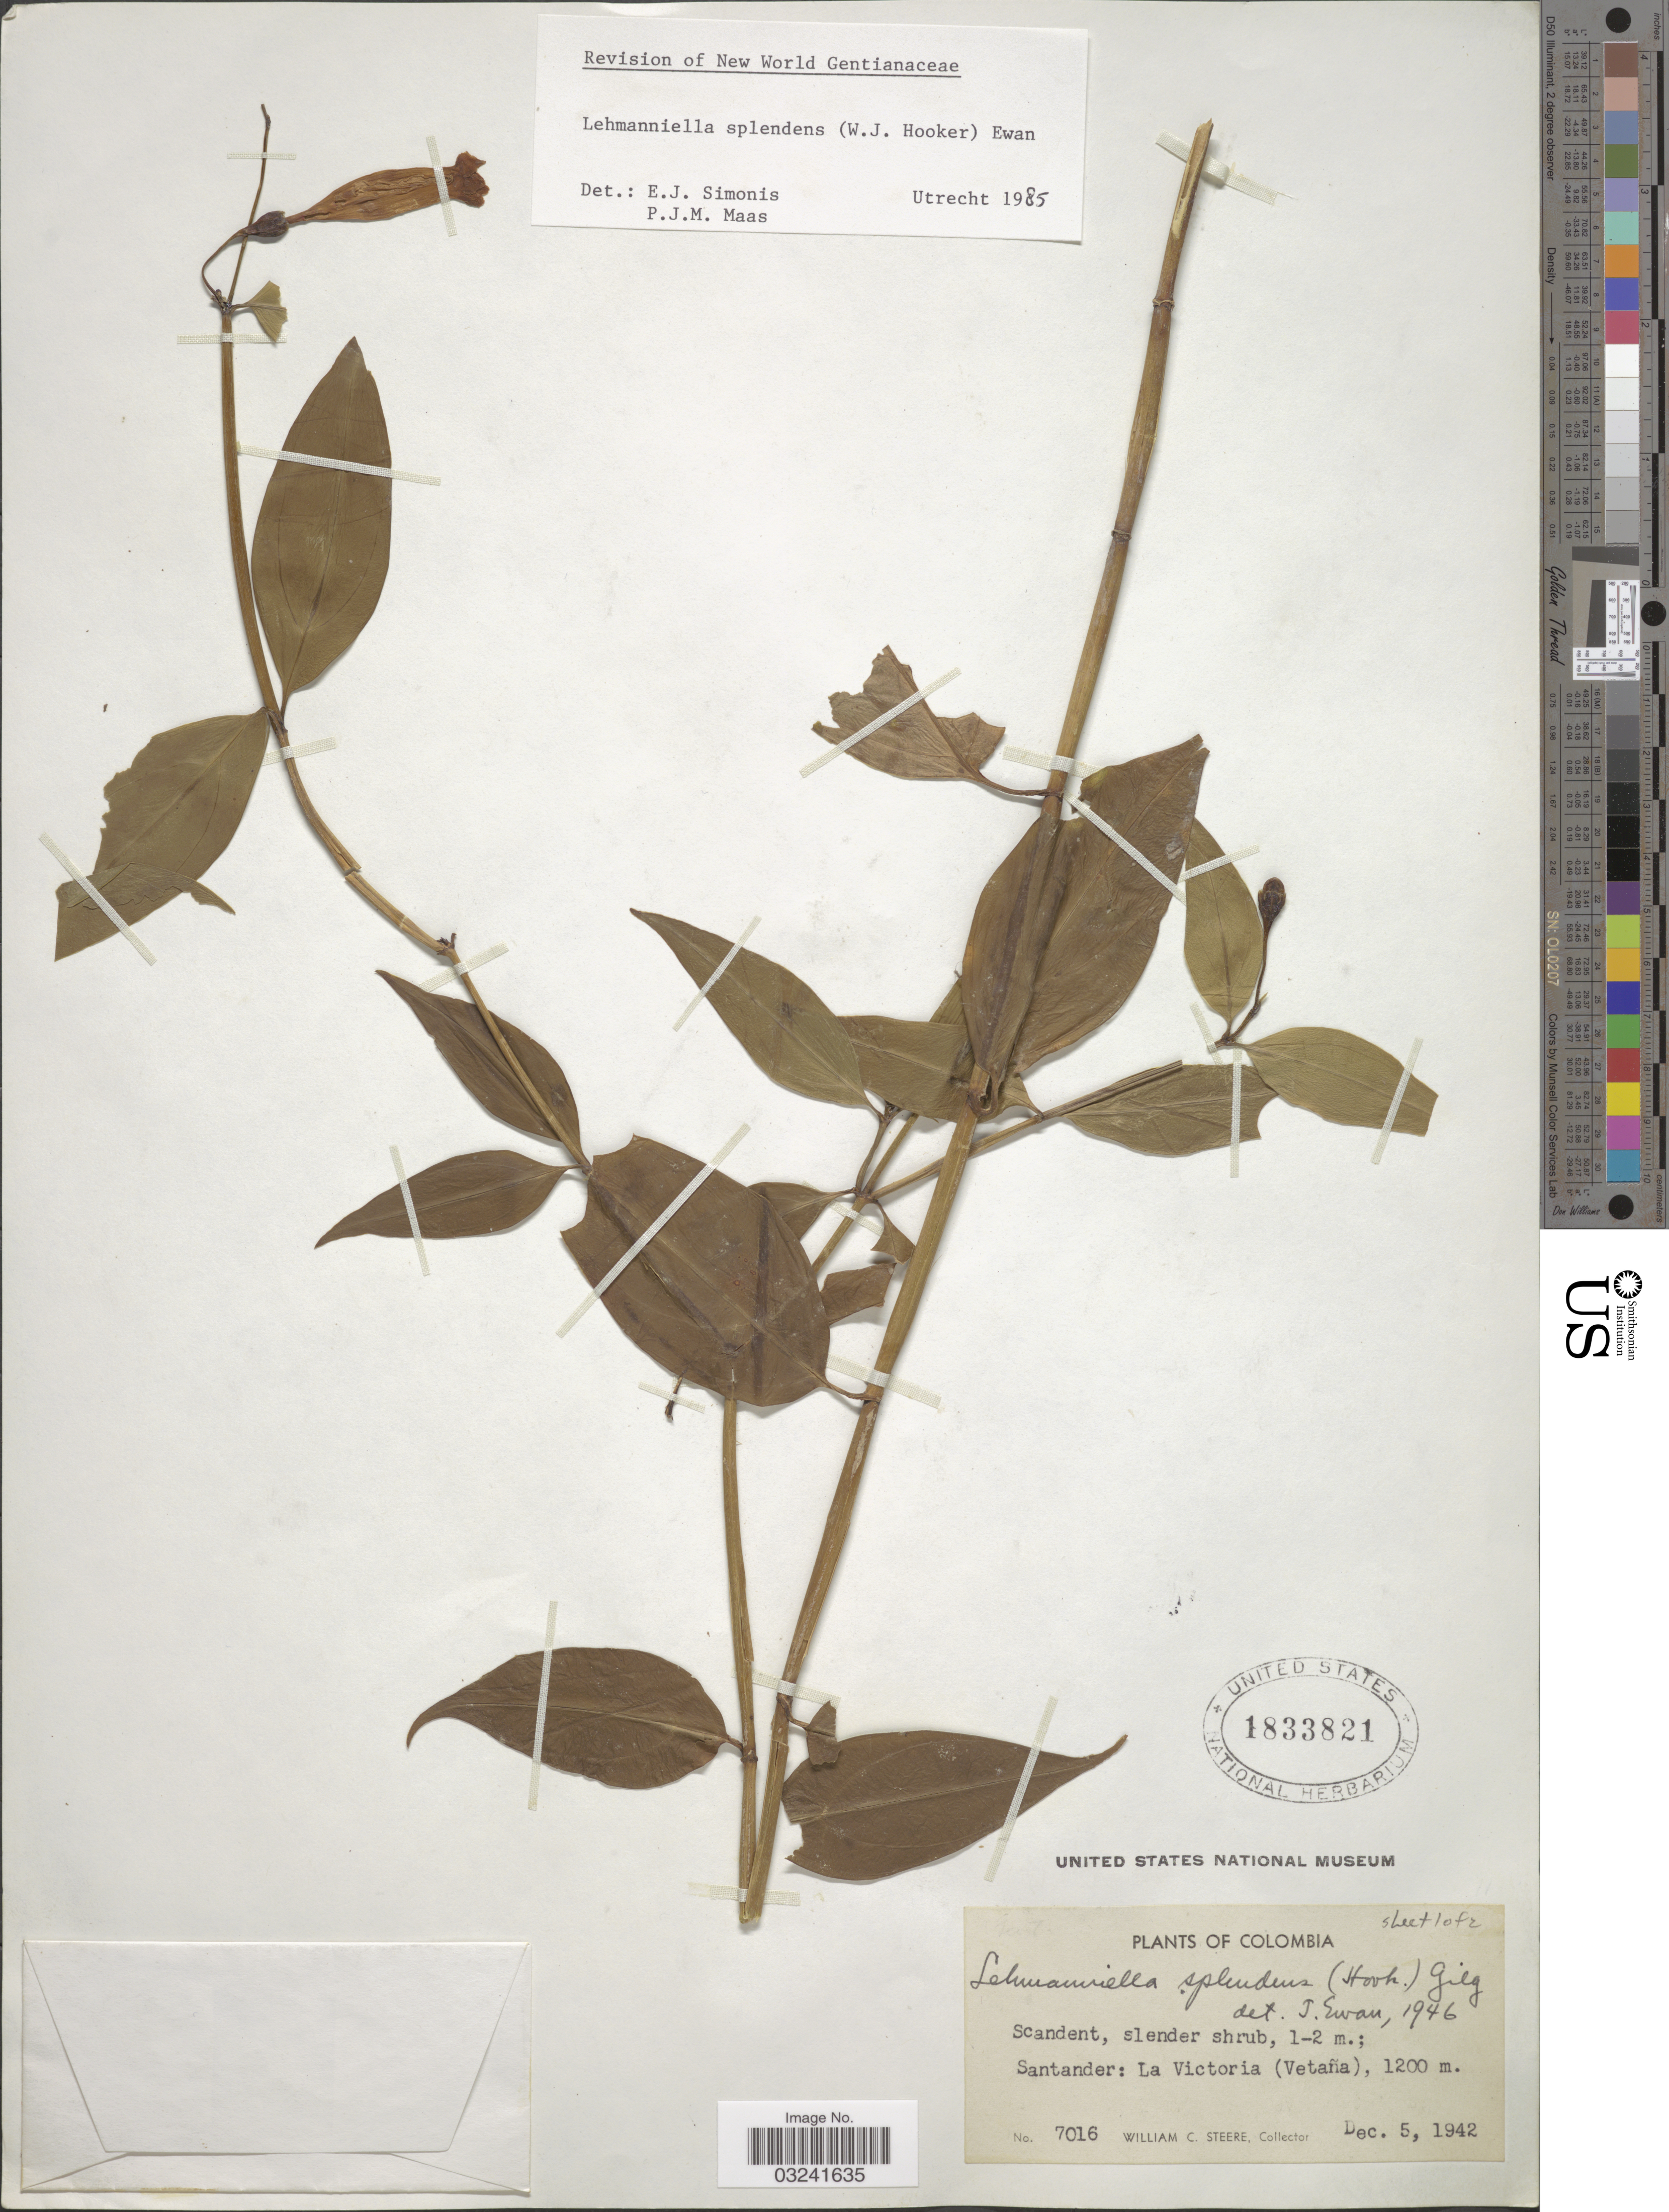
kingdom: Plantae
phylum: Tracheophyta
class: Magnoliopsida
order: Gentianales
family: Gentianaceae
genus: Lehmanniella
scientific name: Lehmanniella splendens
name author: (Hook.) Ewan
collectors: W. C. Steere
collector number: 7016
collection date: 1942-12-05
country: Colombia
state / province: Santander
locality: Santander: La Victoria (Vetaña).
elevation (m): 1200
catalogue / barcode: US 1833821